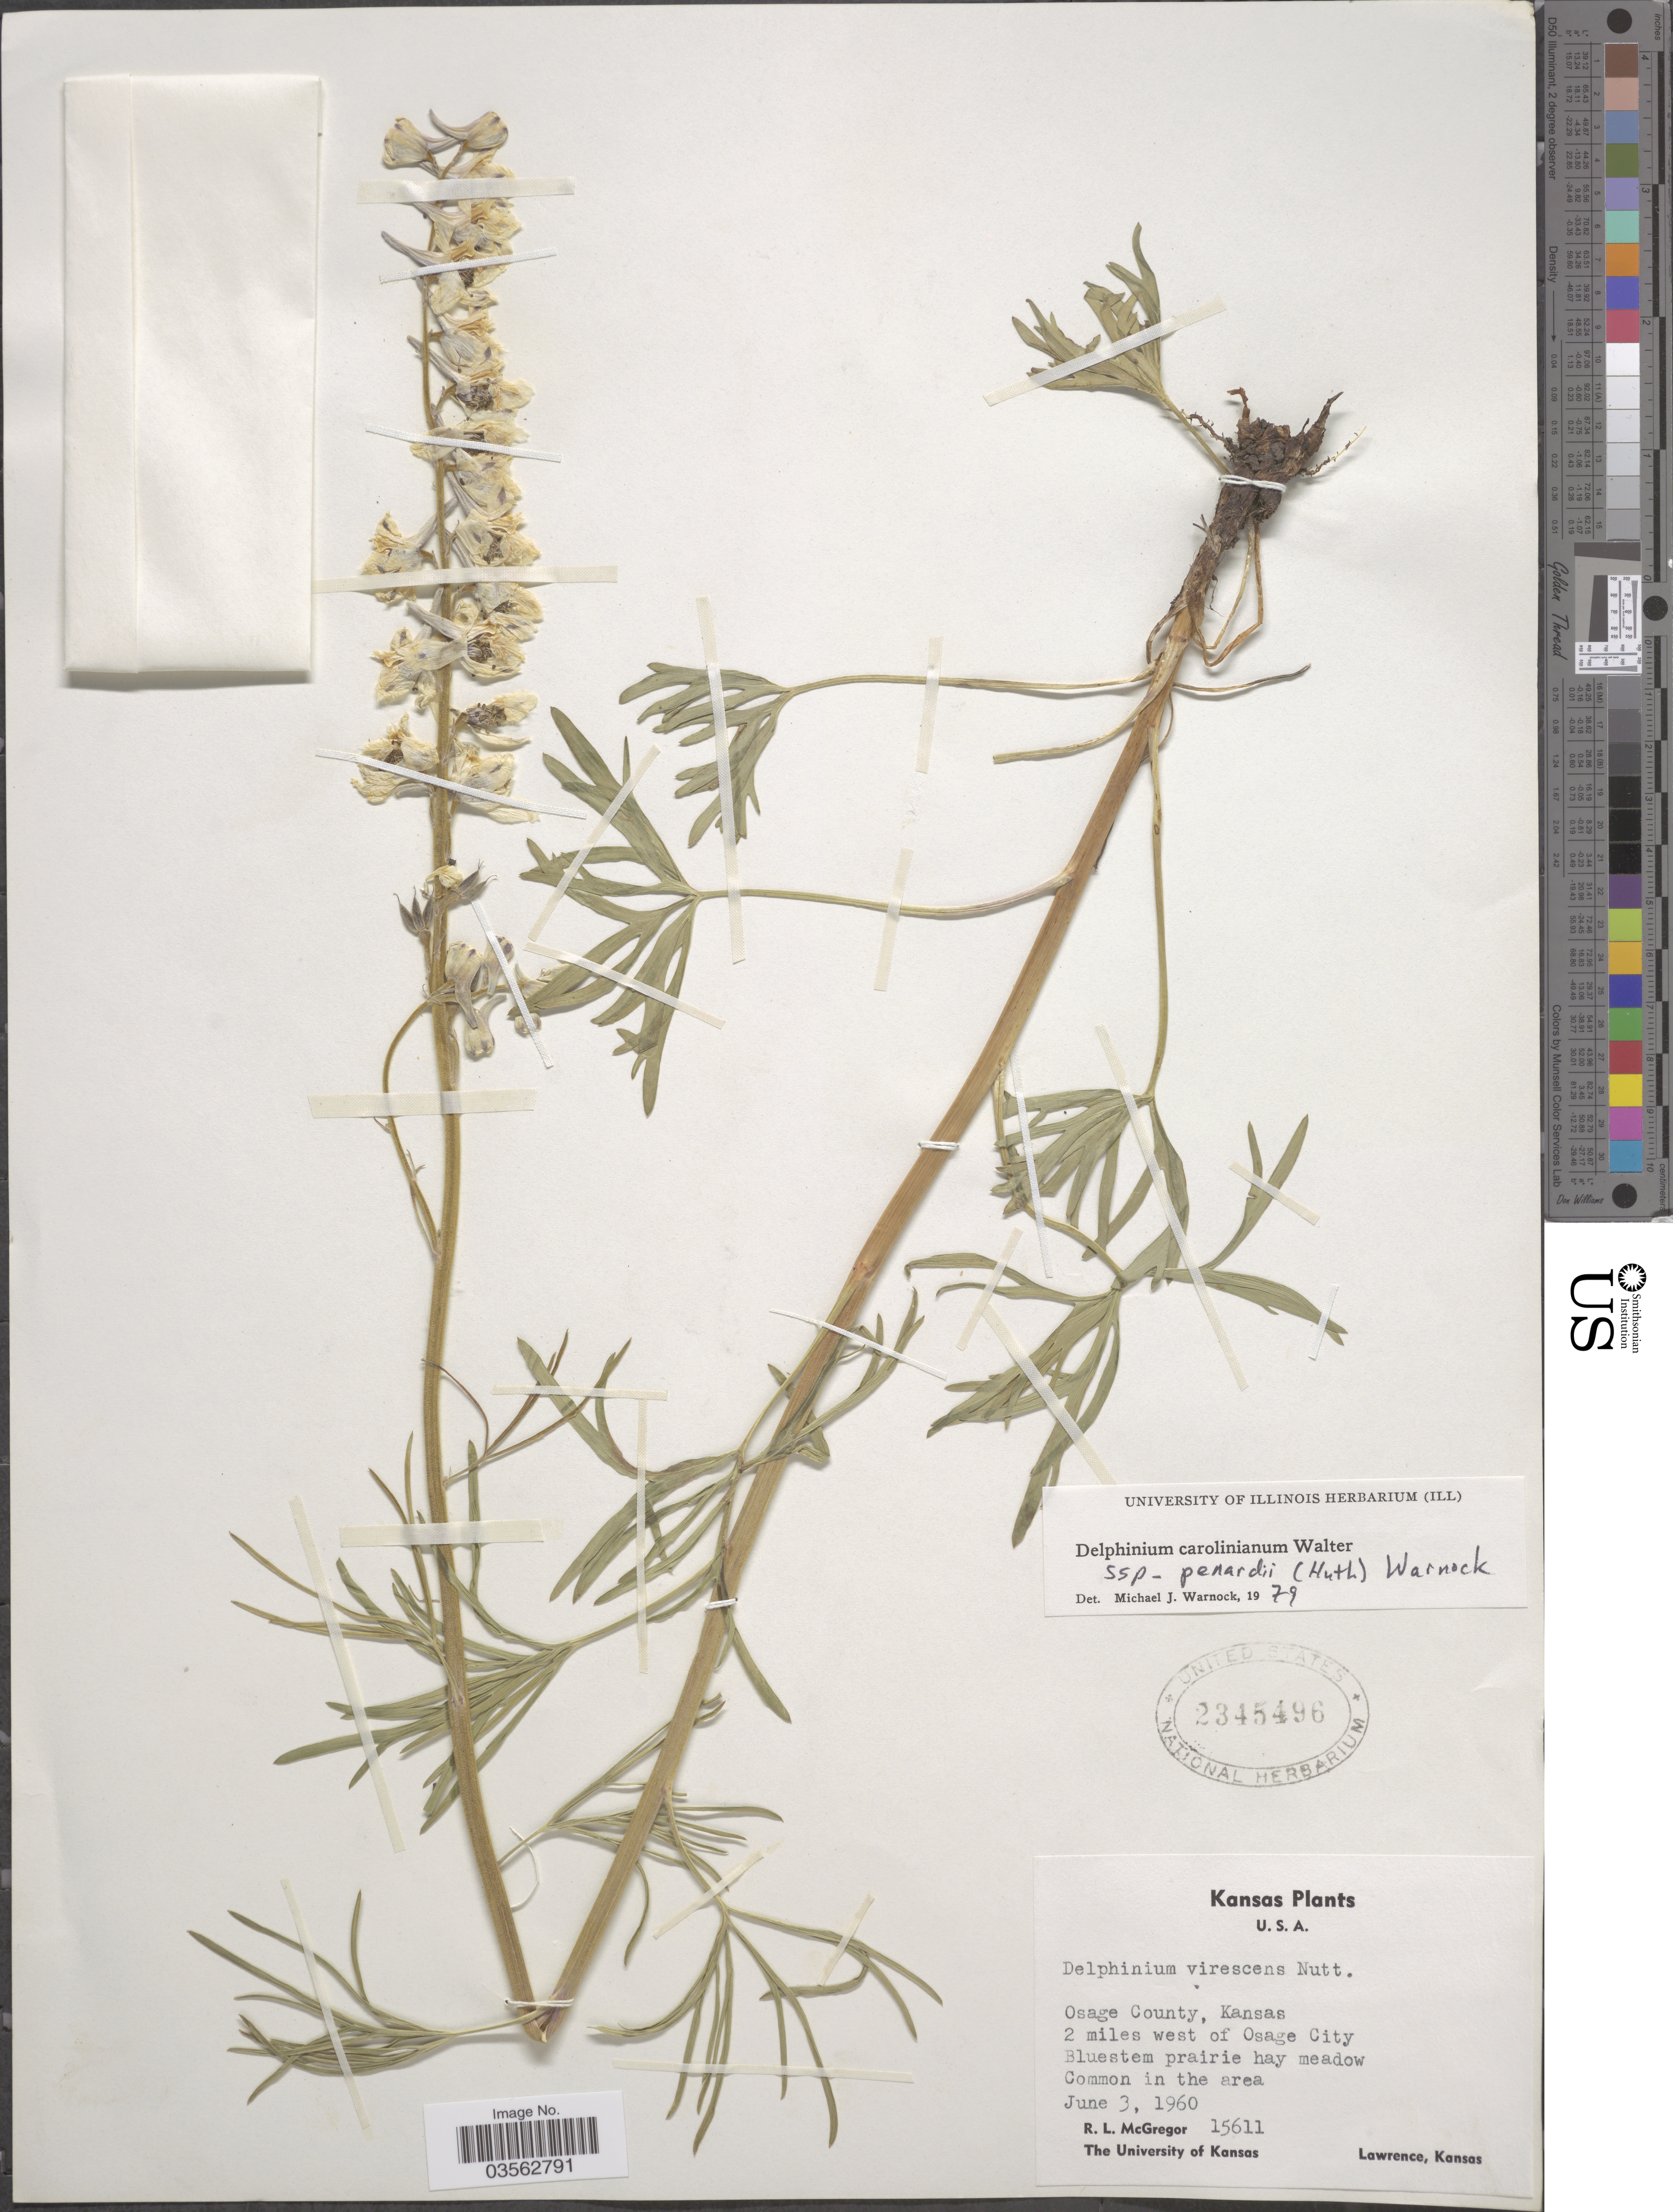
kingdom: Plantae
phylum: Tracheophyta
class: Magnoliopsida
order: Ranunculales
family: Ranunculaceae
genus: Delphinium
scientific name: Delphinium carolinianum subsp. penardii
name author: (Huth) M.J. Warnock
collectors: R. McGregor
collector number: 15611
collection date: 1960-06-03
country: United States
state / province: Kansas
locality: Osage County. 2 miles west of Osage City. Bluestem prairie hay meadow.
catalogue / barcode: US 2345496